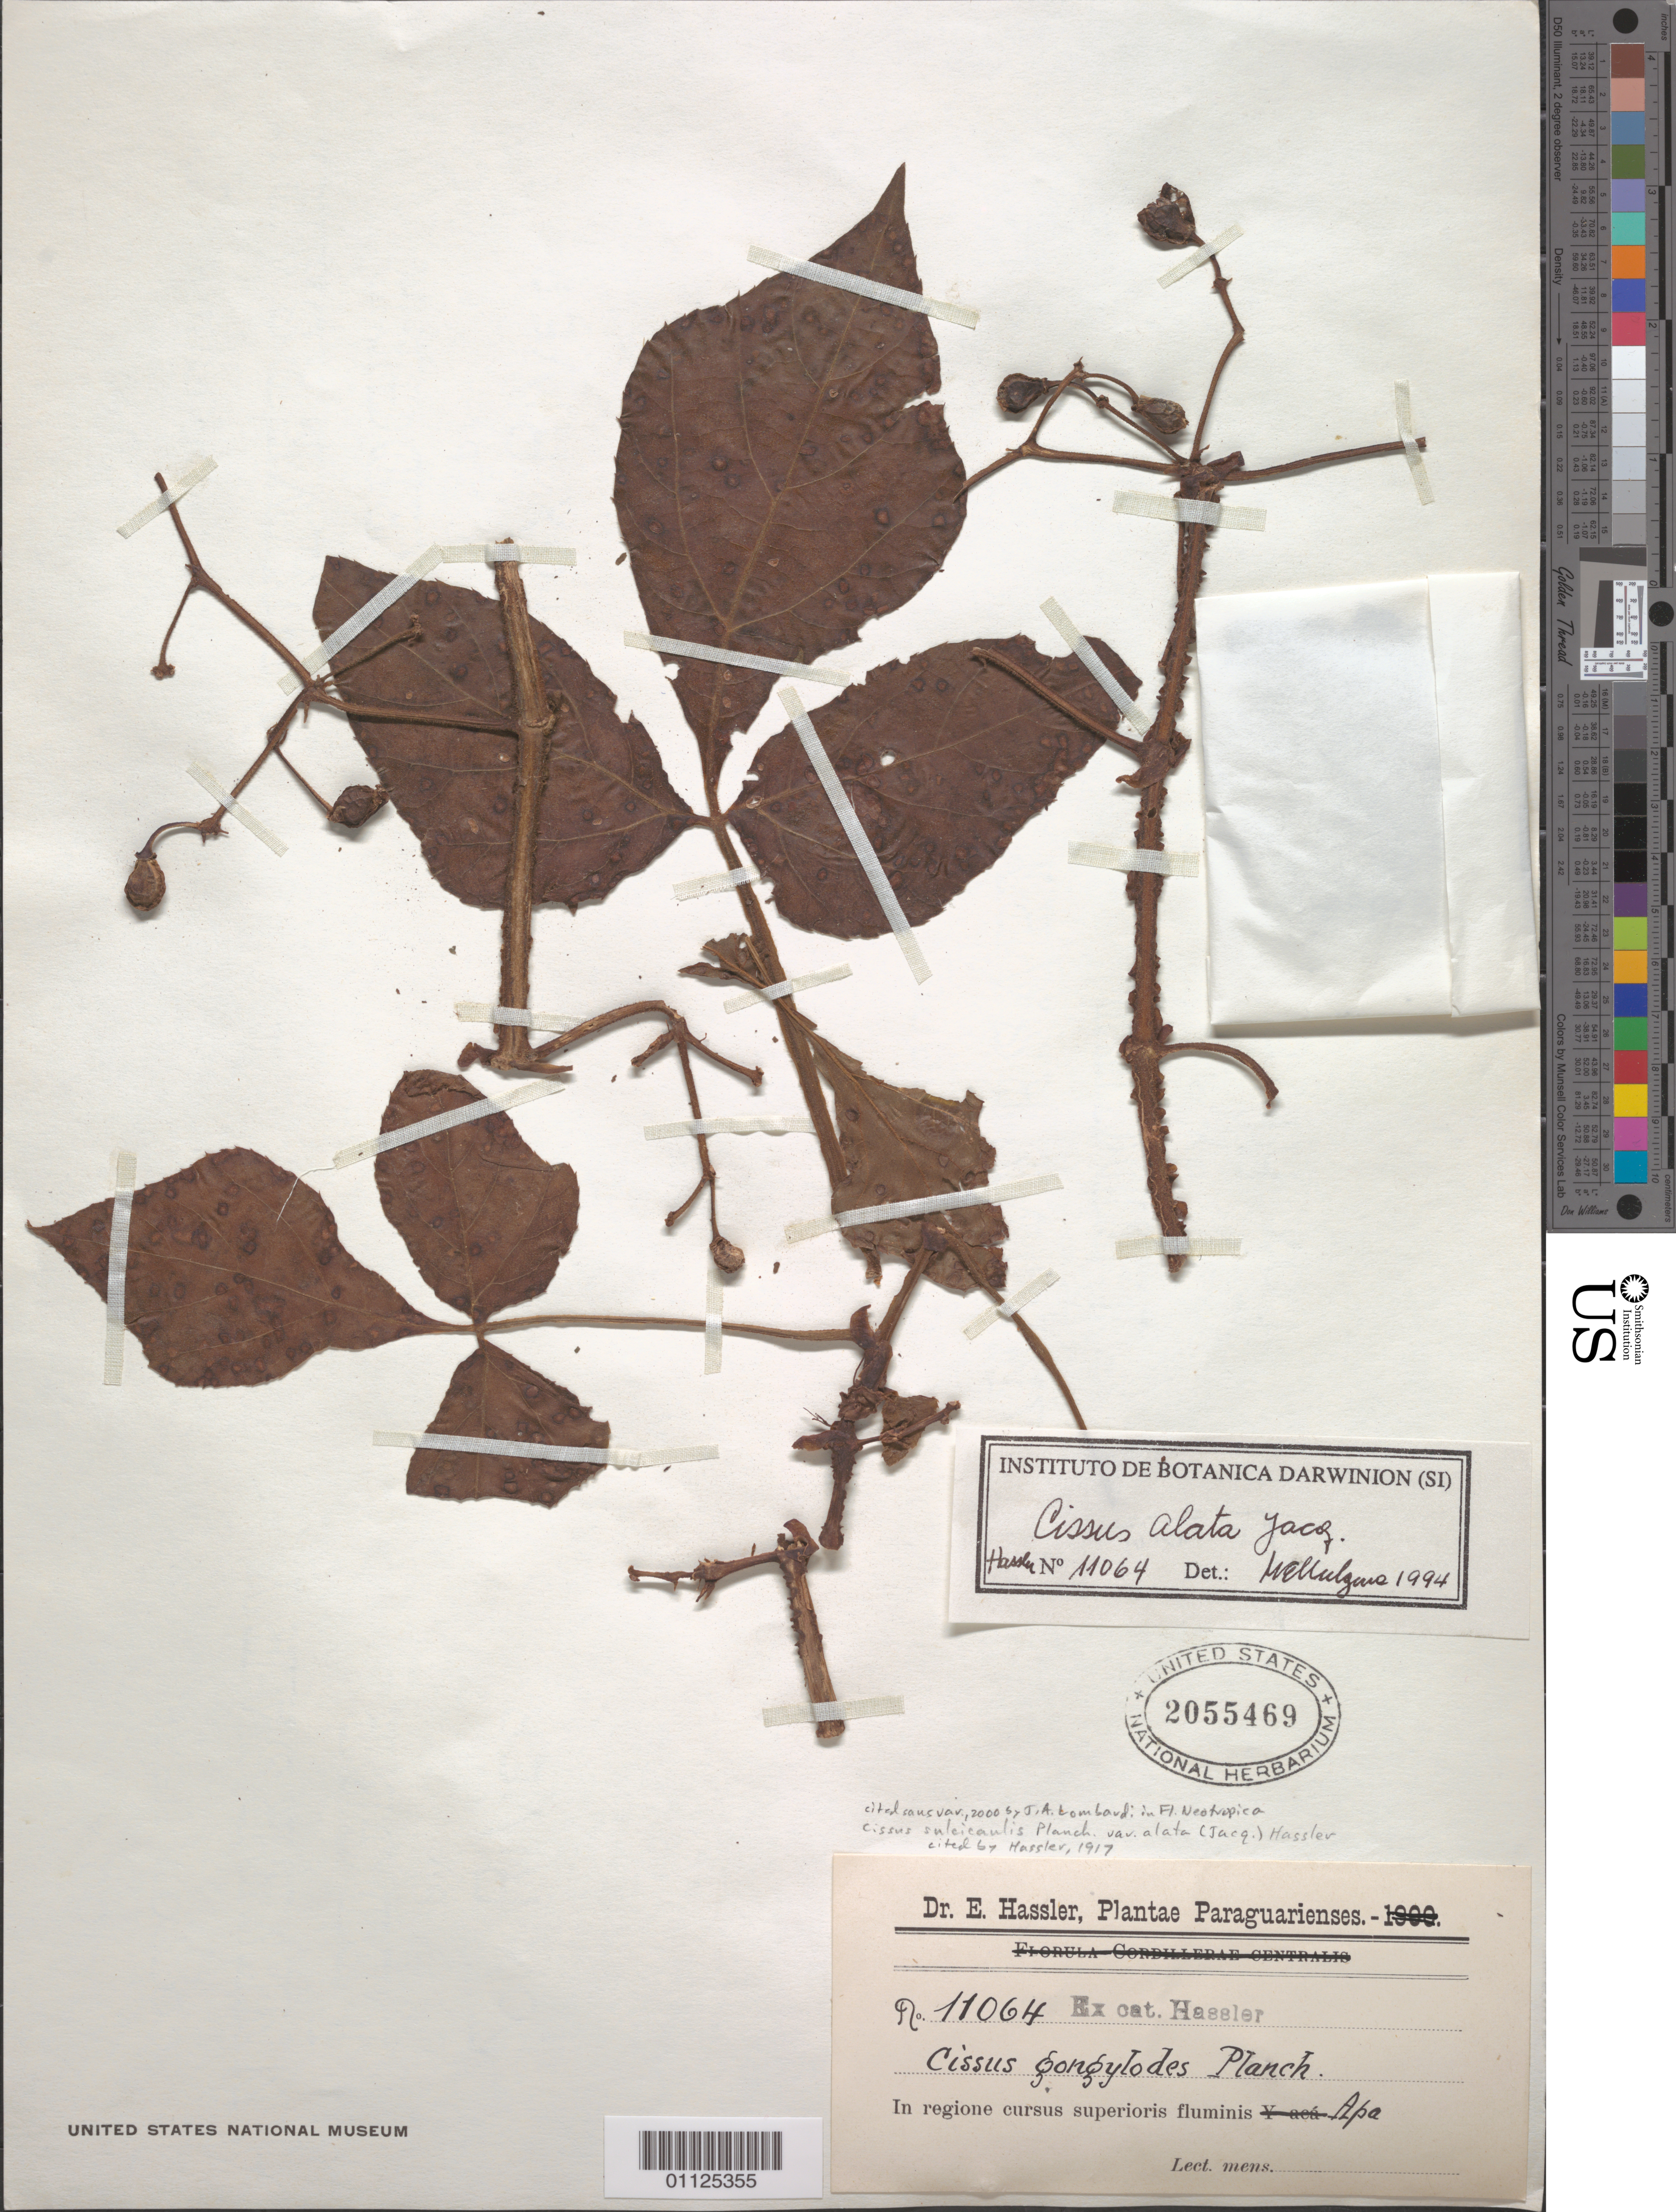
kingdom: Plantae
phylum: Tracheophyta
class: Magnoliopsida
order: Vitales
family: Vitaceae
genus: Cissus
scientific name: Cissus sulcicaulis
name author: (Baker) Planch.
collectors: E. Hassler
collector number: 11064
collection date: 1890/1930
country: Paraguay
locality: Apa.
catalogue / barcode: US 2055469